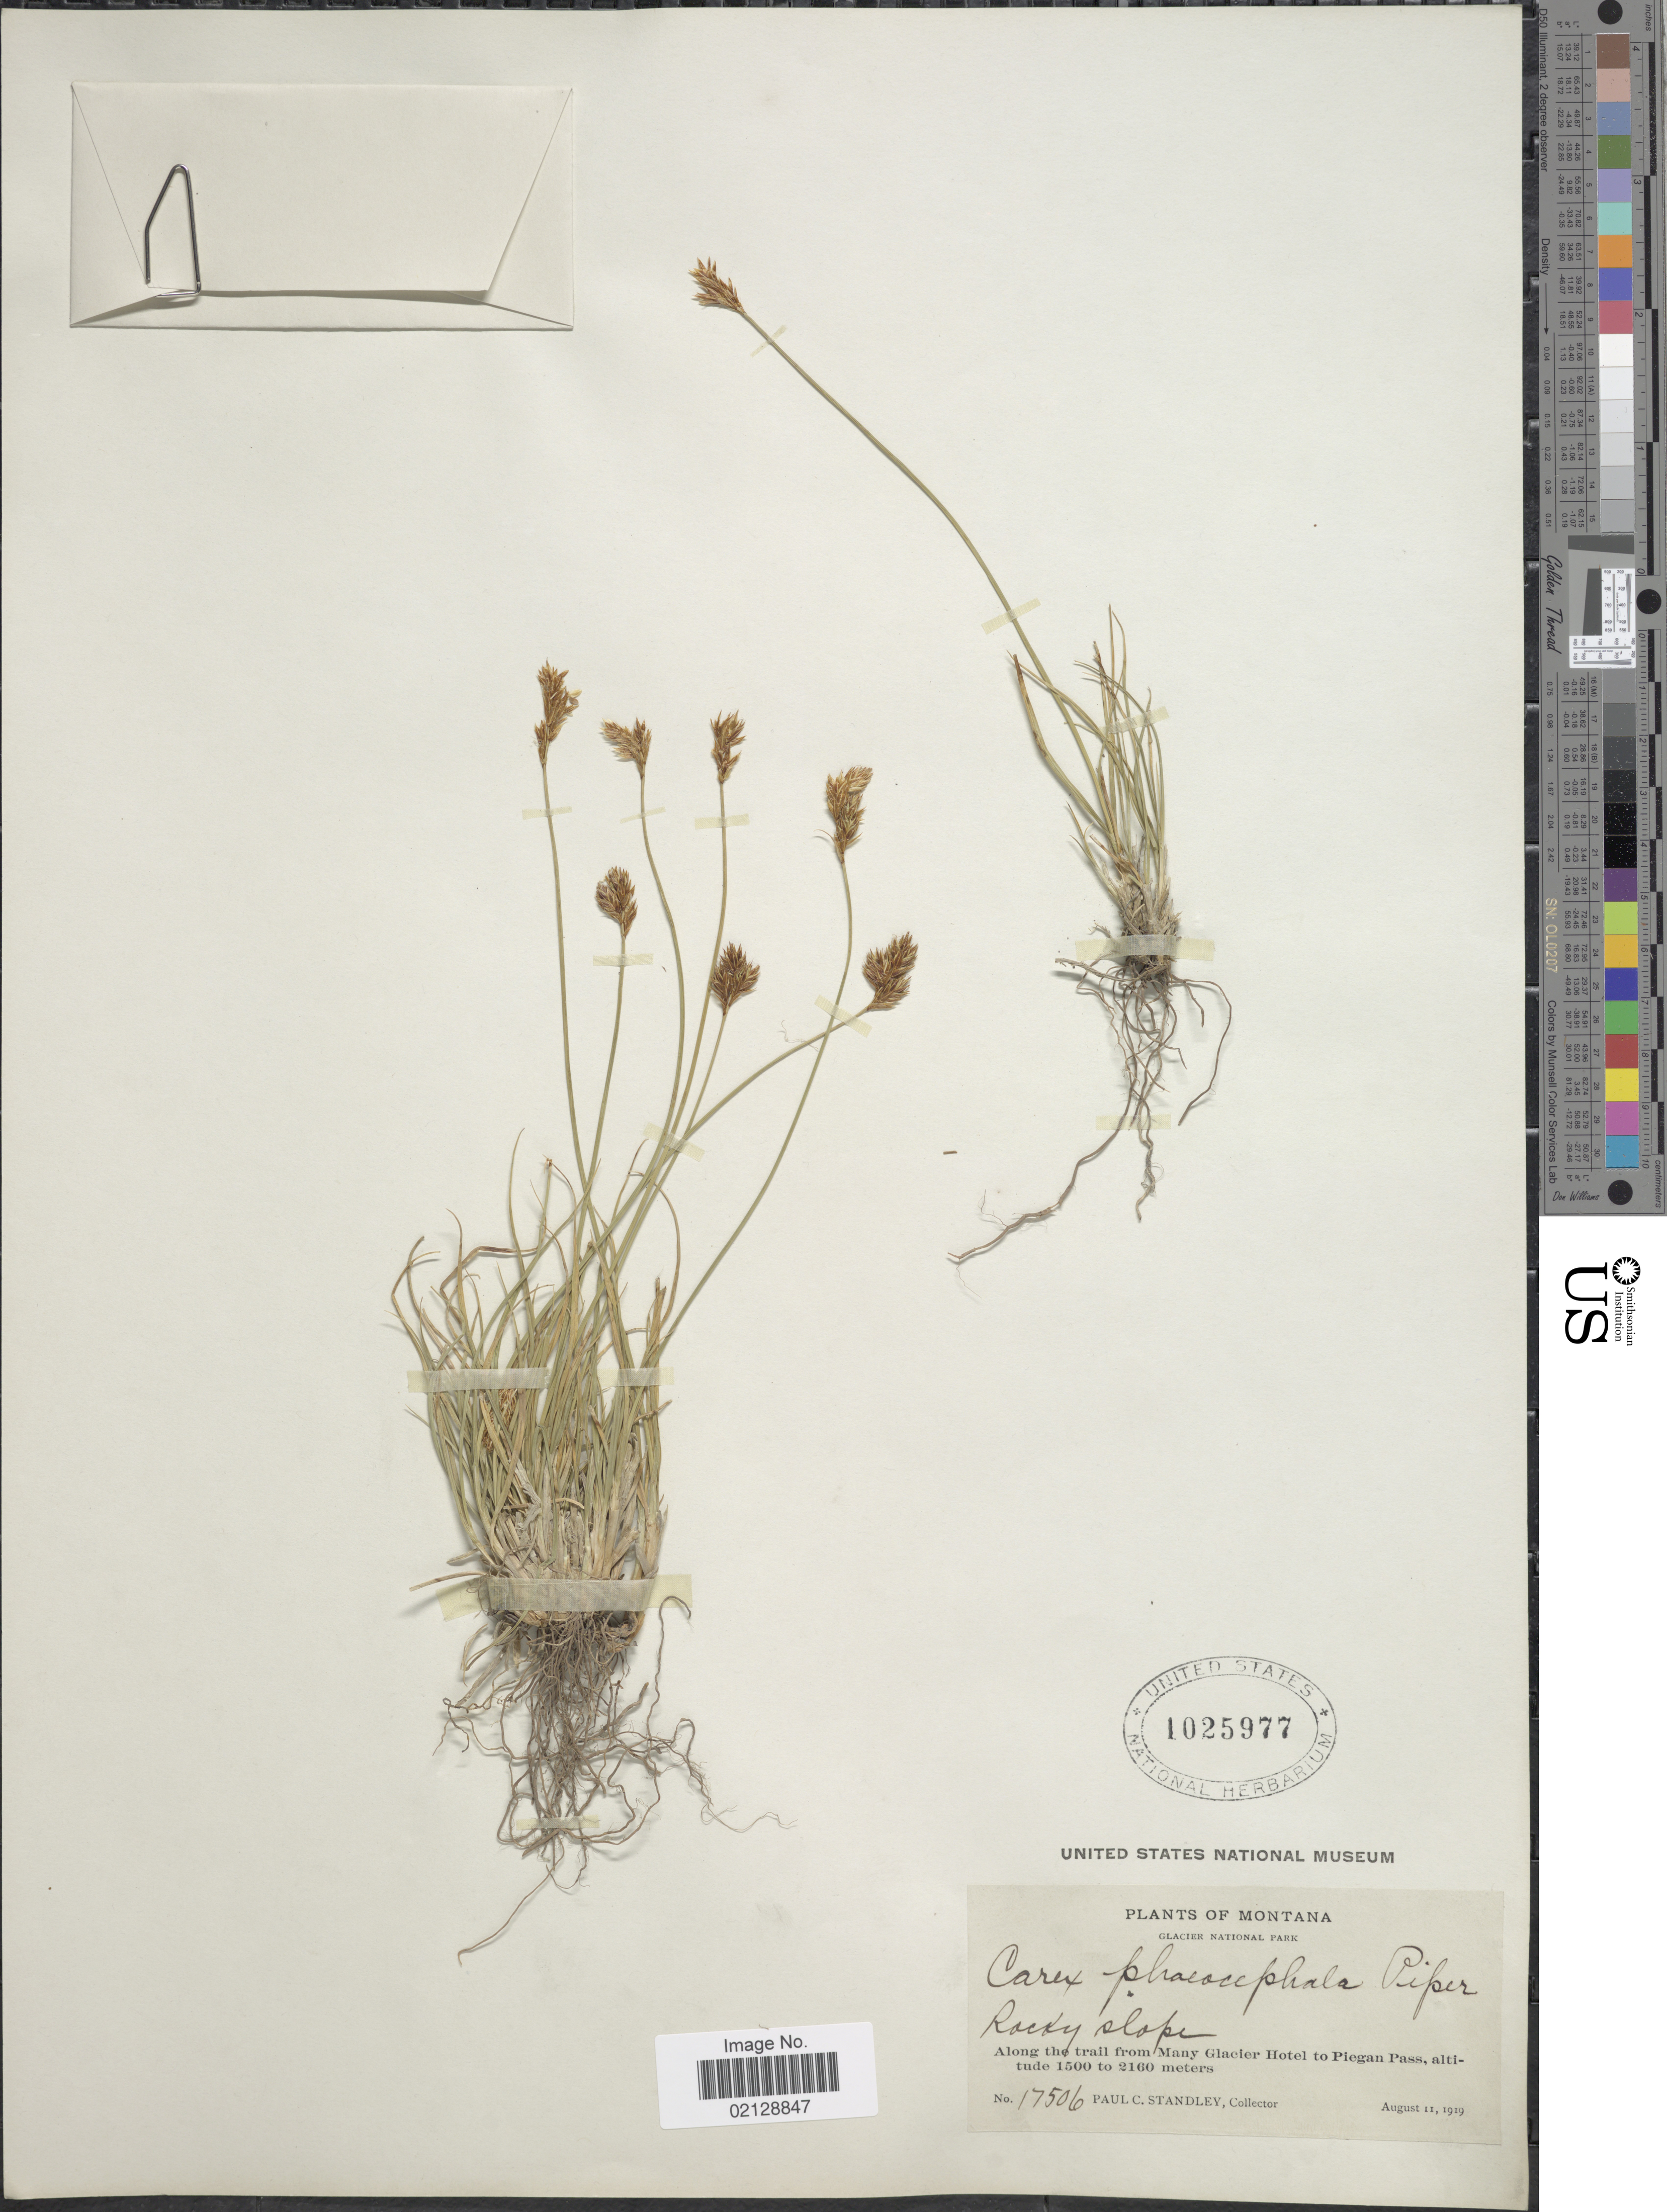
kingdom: Plantae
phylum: Tracheophyta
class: Liliopsida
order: Poales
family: Cyperaceae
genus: Carex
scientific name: Carex phaeocephala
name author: Piper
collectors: P. C. Standley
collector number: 17506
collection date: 1919-08-11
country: United States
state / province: Montana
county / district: Glacier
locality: Glacier National Park, along the trail from Many Glacier Hotel to Piegan Pass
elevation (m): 1500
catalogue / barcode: US 1025977